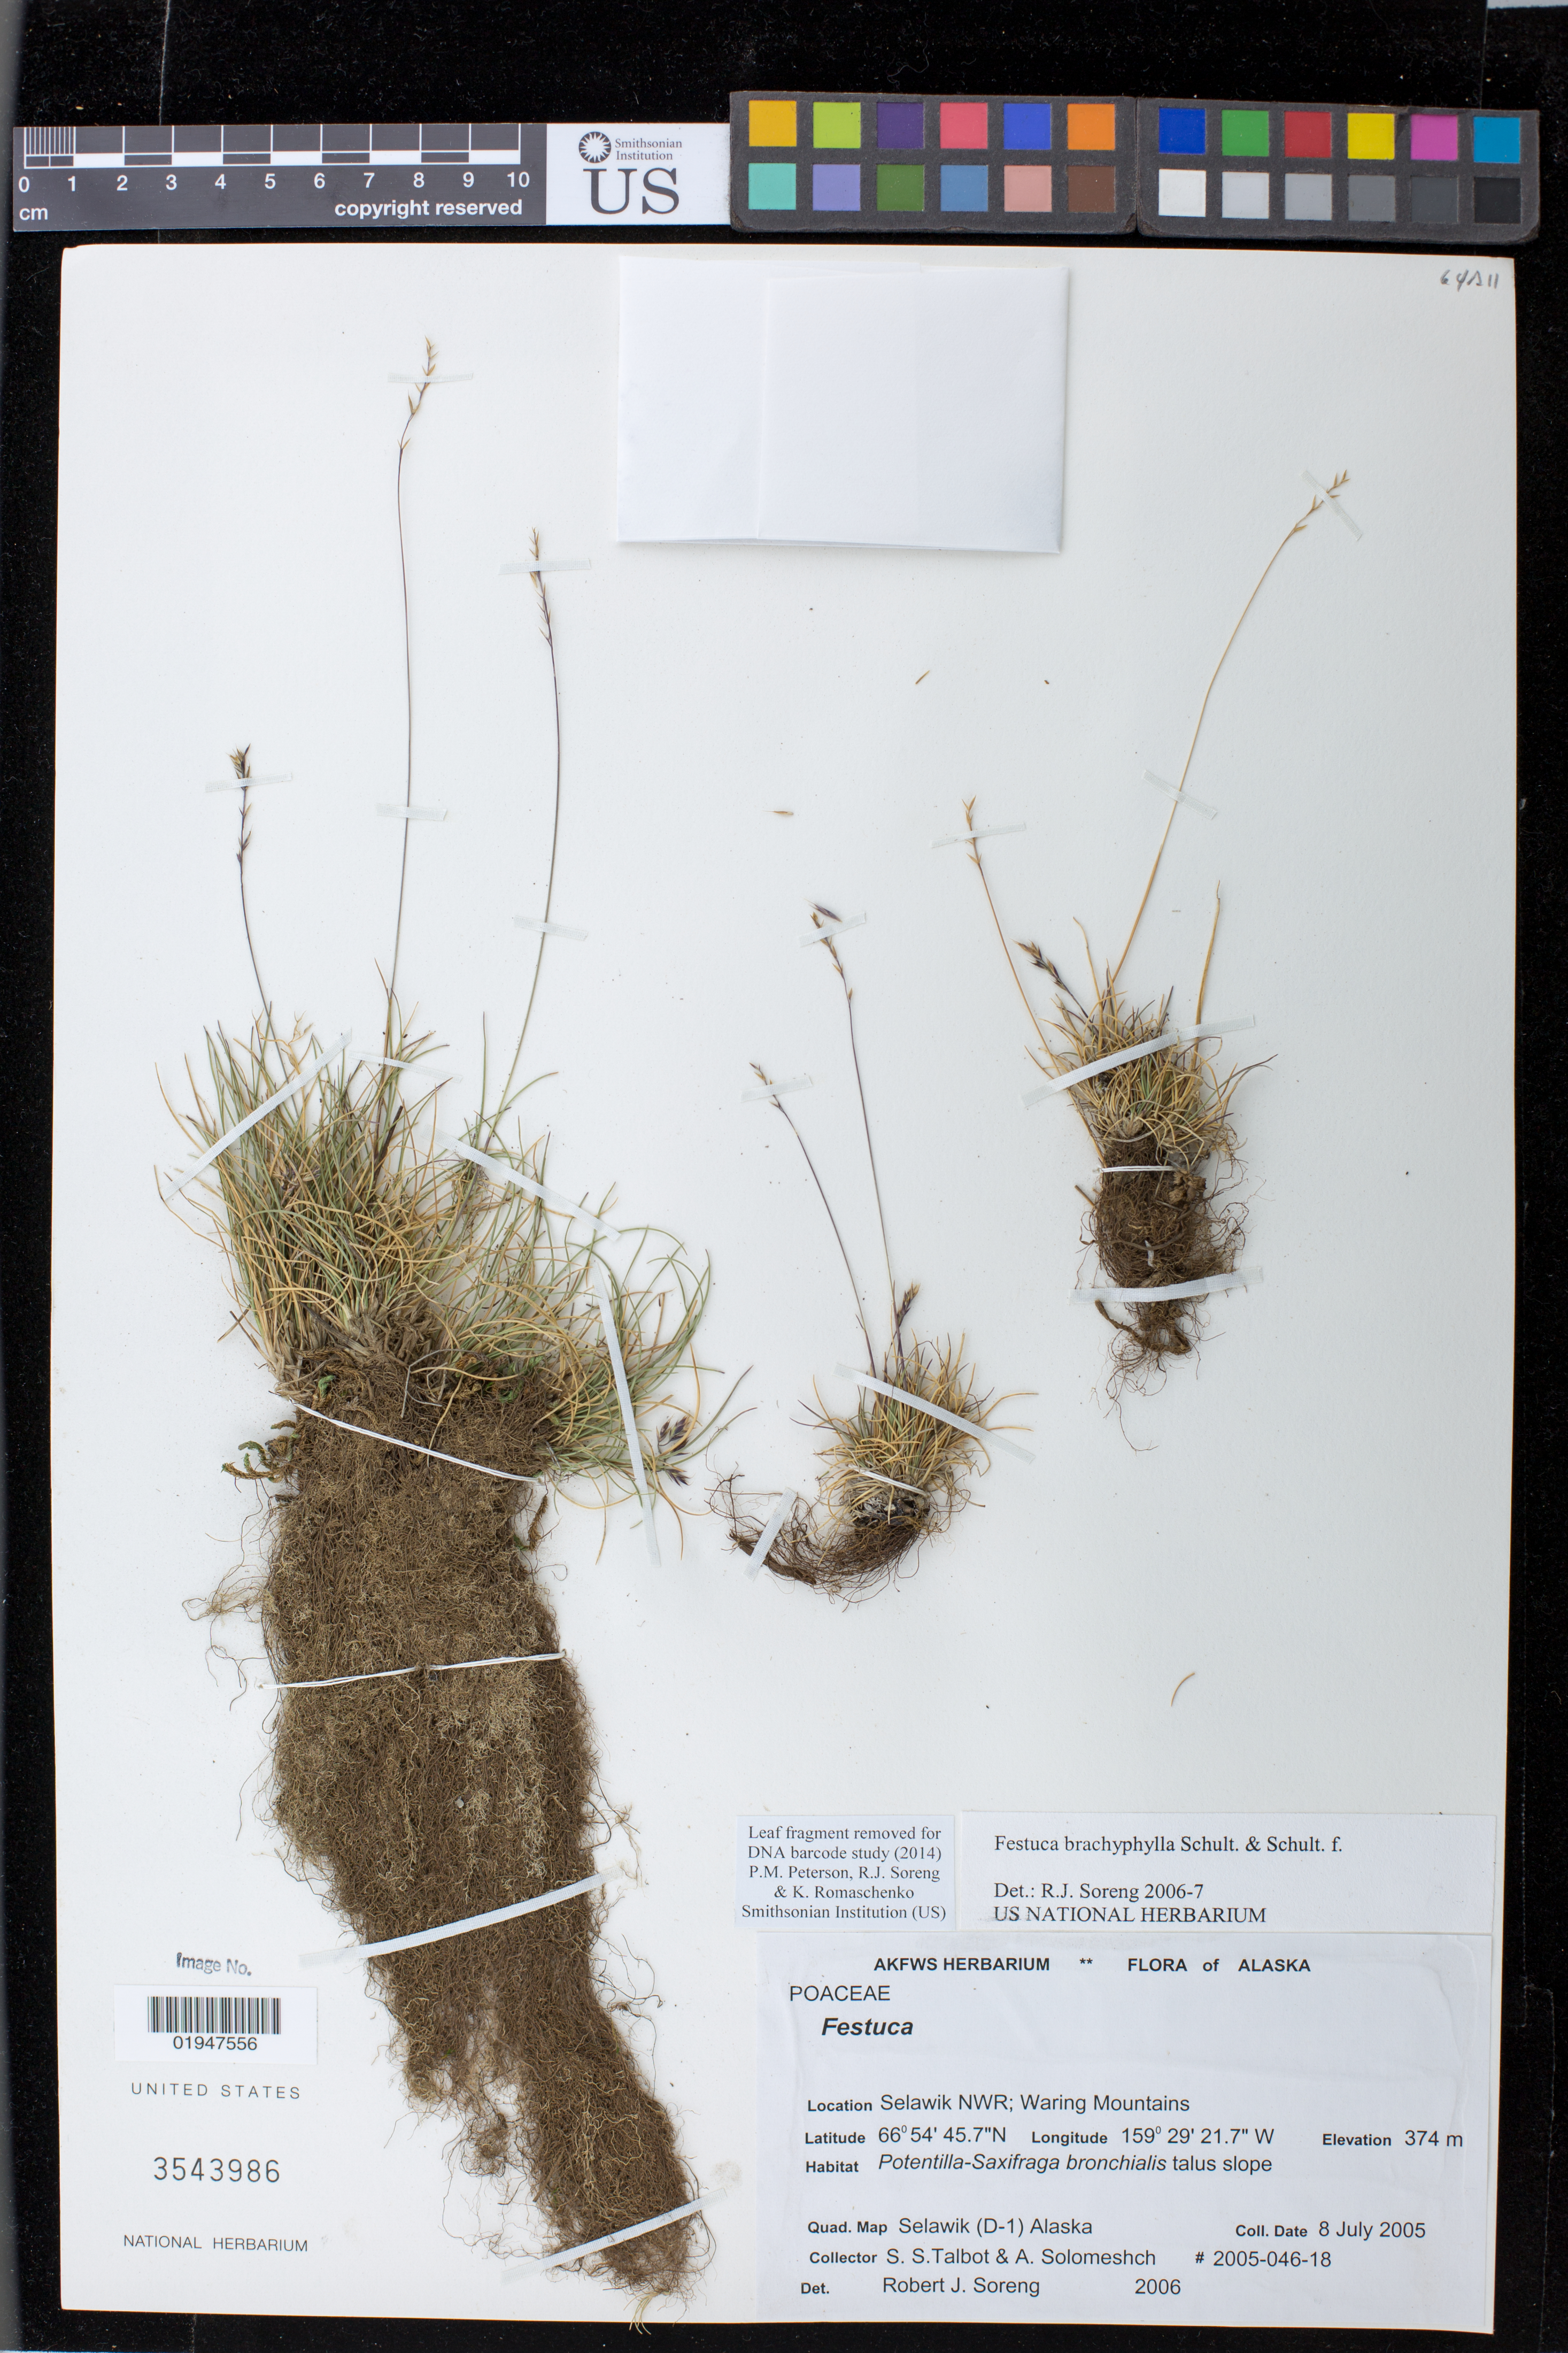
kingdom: Plantae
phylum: Tracheophyta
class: Liliopsida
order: Poales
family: Poaceae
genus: Festuca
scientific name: Festuca brachyphylla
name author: Schult. & Schult. f.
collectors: S. S. Talbot & A. Solomeshch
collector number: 2005-046-18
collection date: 2005-07-08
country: United States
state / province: Alaska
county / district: Northwest Arctic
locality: Selawik NWR; Waring Mountains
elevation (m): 374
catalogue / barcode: US 3543986